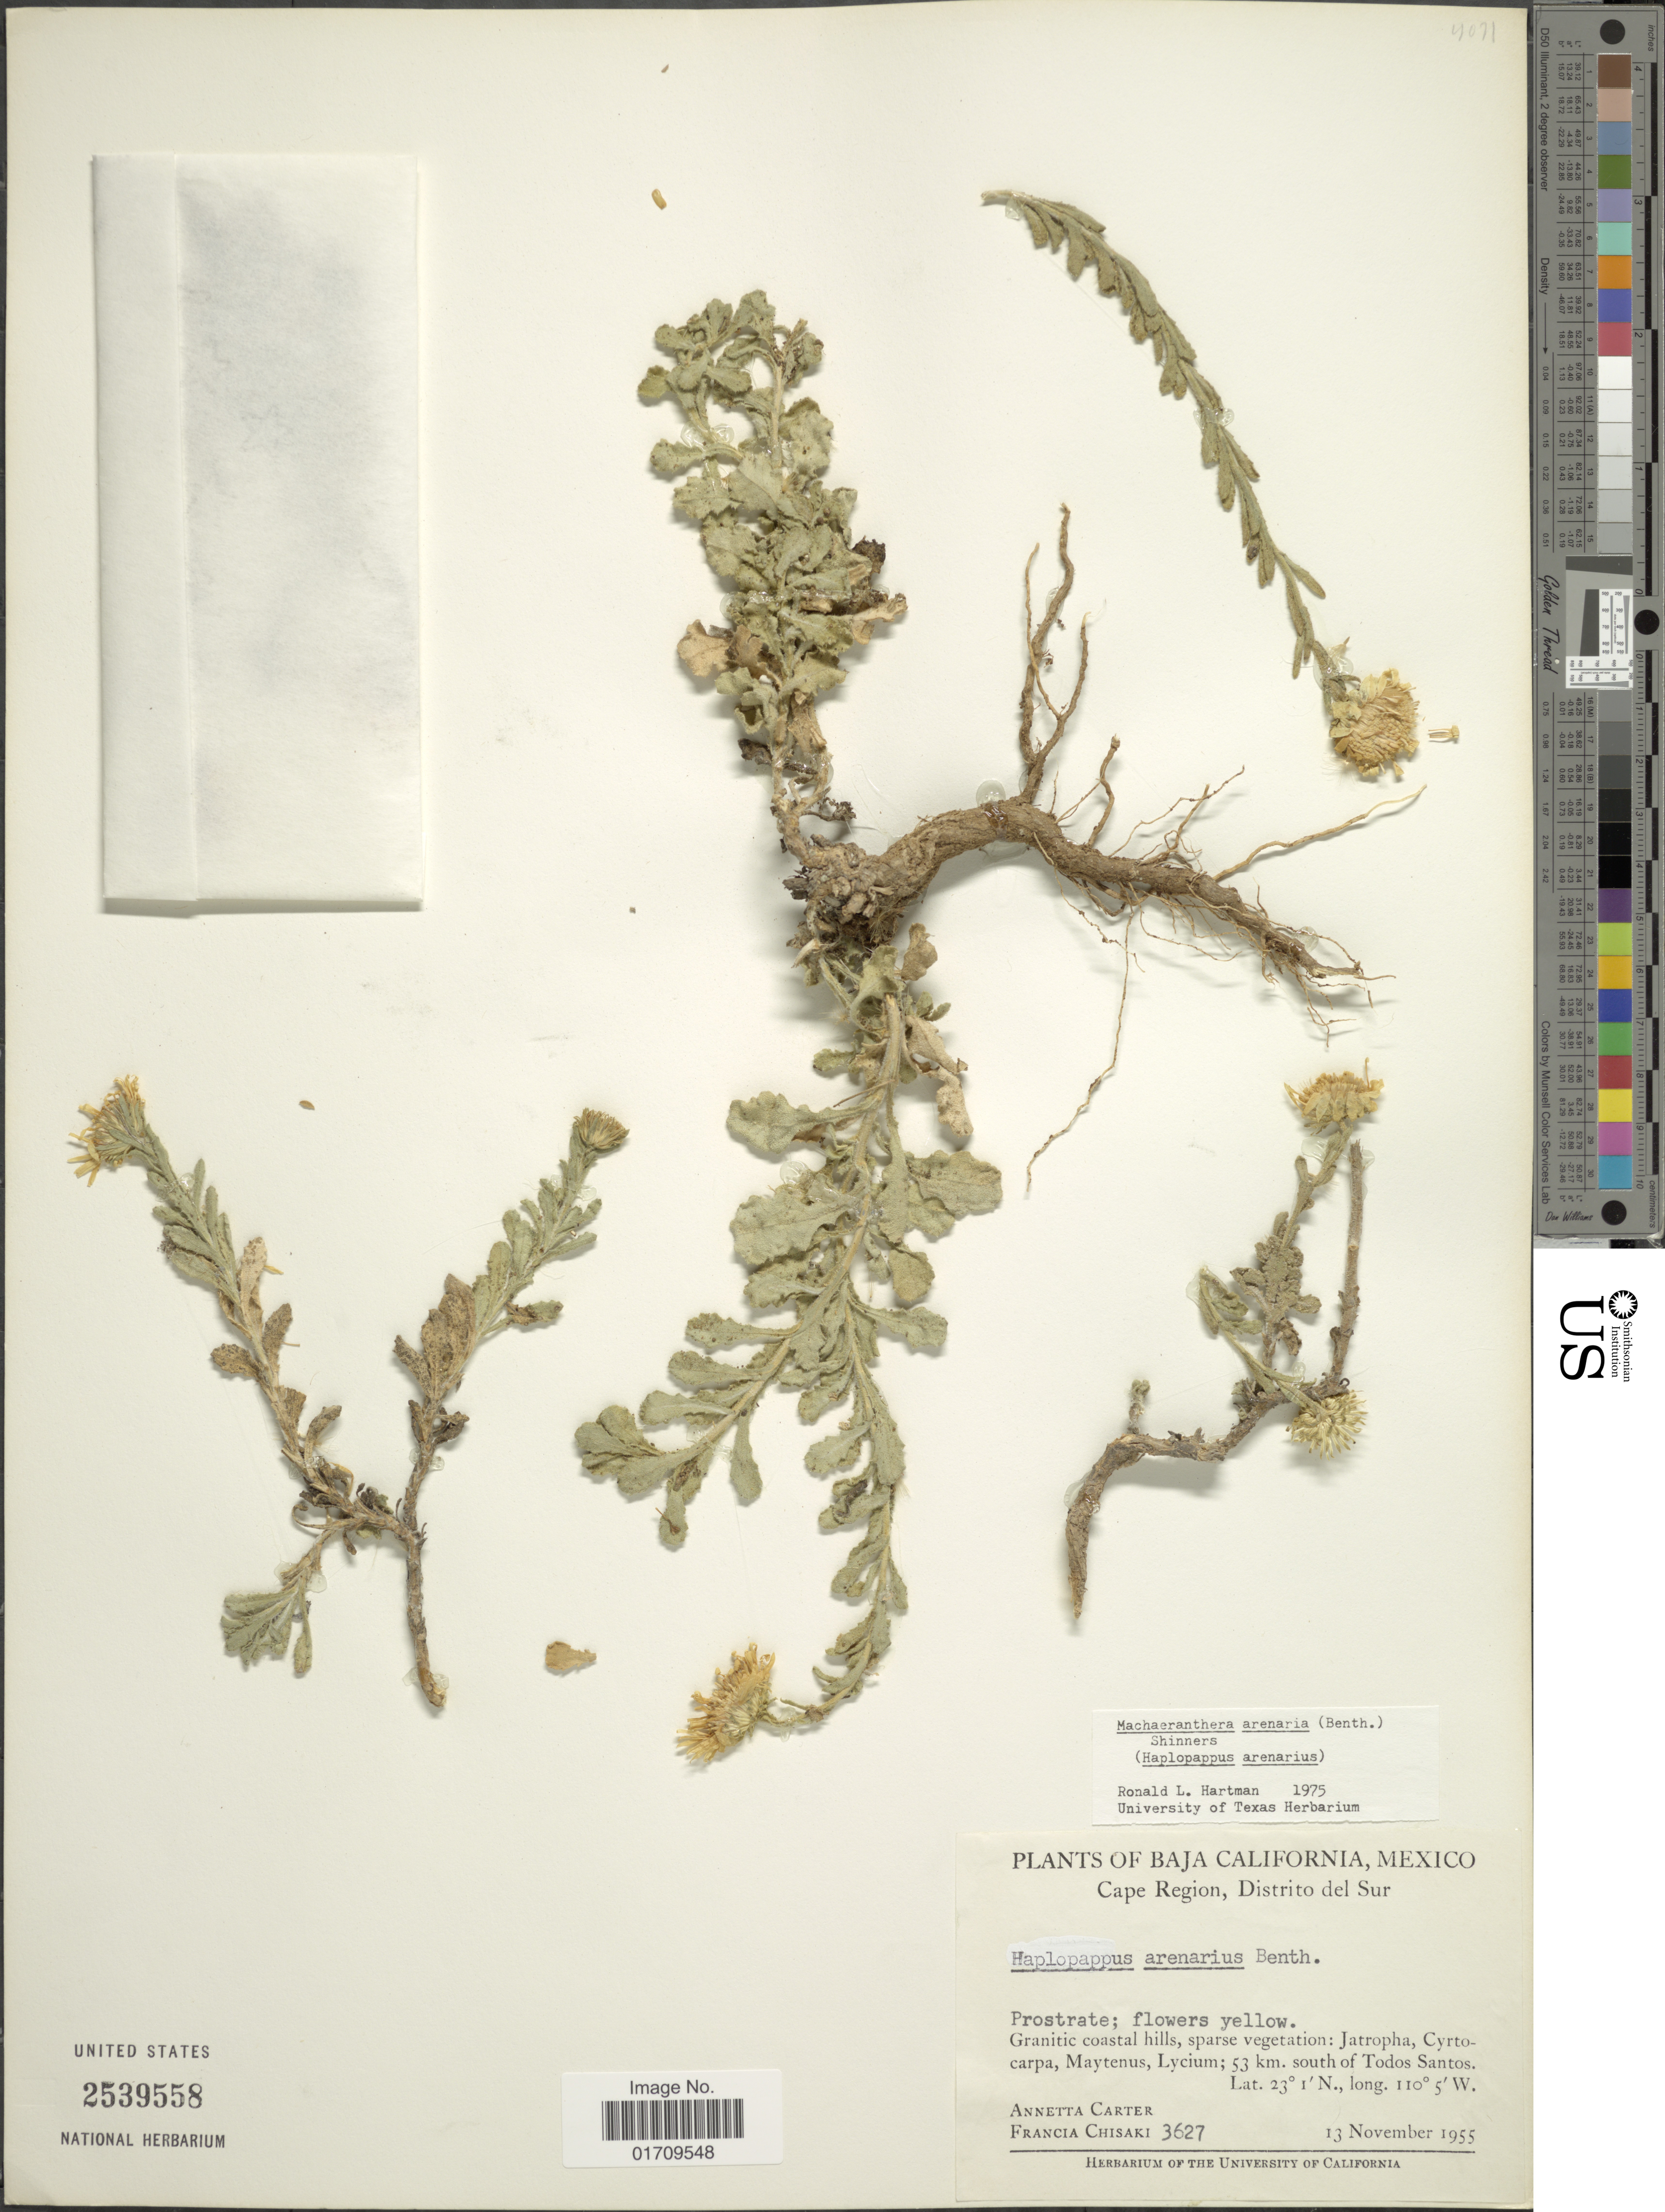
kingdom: Plantae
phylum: Tracheophyta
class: Magnoliopsida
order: Asterales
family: Asteraceae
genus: Machaeranthera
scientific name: Machaeranthera arenaria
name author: (Benth.) Shinners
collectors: A. Carter & F. Chisaki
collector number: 3627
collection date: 1955-11-13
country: Mexico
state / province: Baja California Sur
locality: Cape Region, Distrito del Sur, 53 km south of Todos Santos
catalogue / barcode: US 2539558